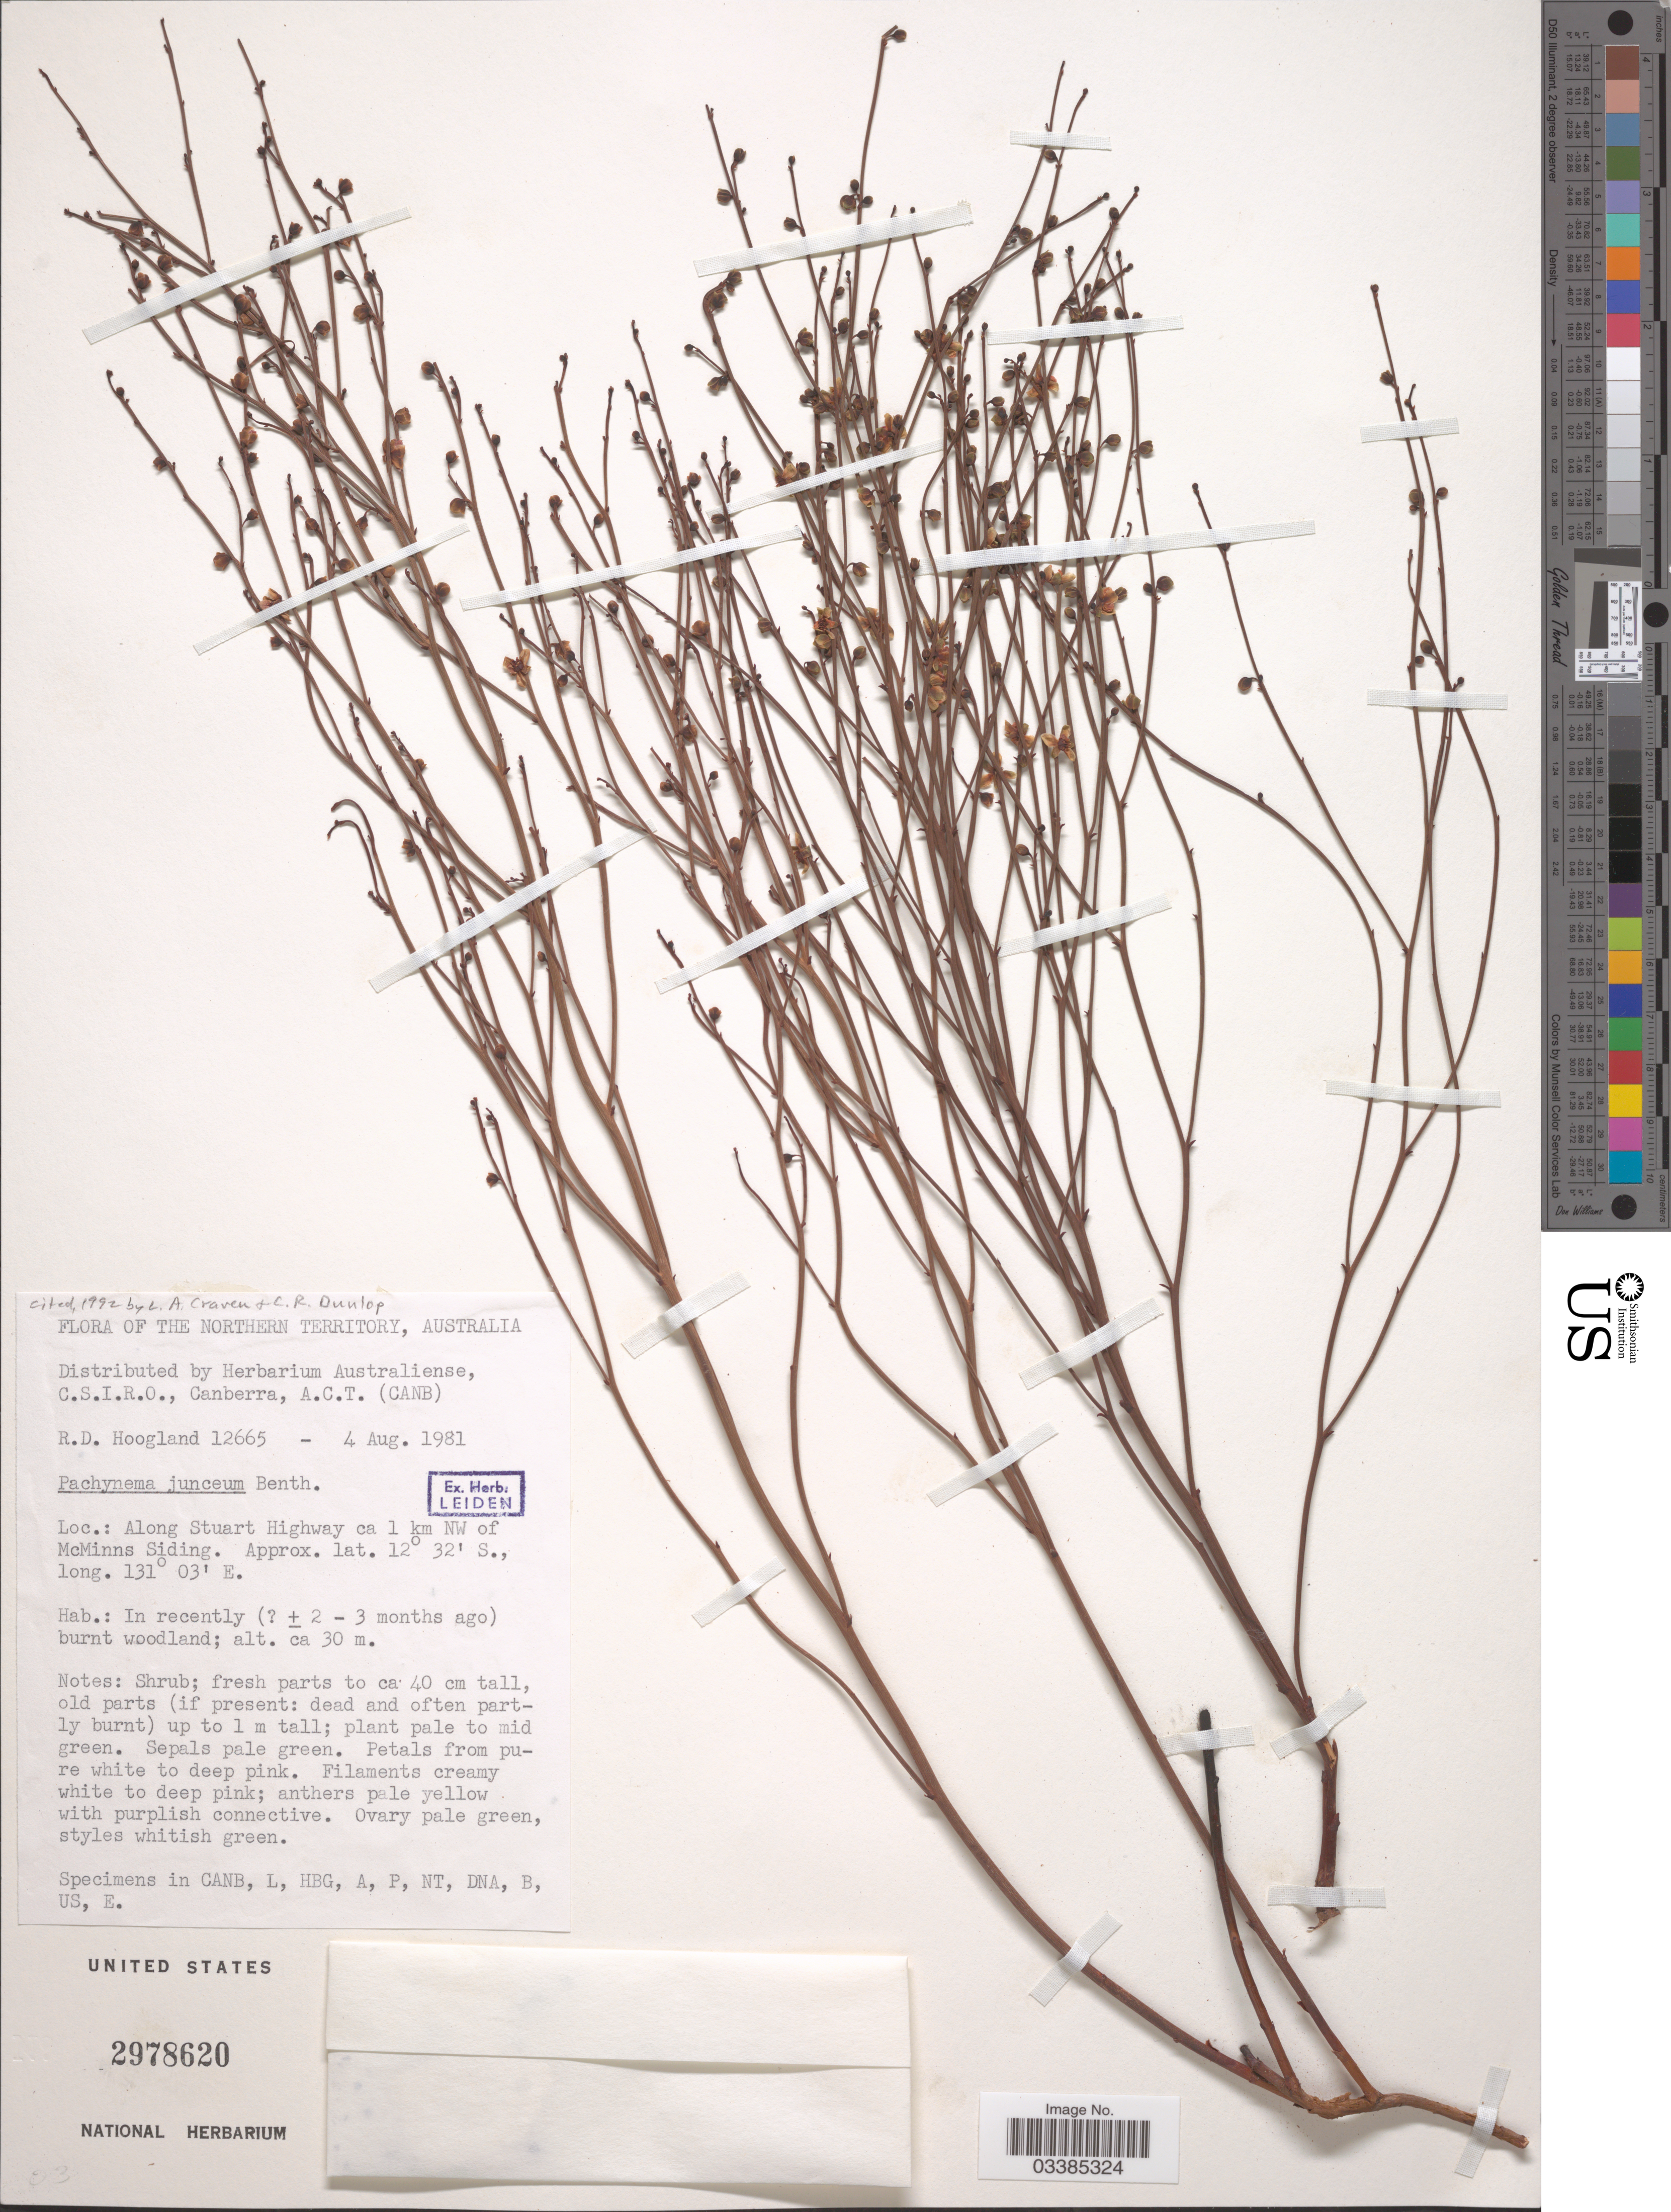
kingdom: Plantae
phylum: Tracheophyta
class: Magnoliopsida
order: Dilleniales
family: Dilleniaceae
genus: Hibbertia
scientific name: Hibbertia juncea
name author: (Benth.) J.W. Horn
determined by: Strong, Mark T., (BOT), Smithsonian Institution - National Museum of Natural History (UNITED STATES)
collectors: R. D. Hoogland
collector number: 12665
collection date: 1981-08-04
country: Australia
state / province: Northern Territory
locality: Along Stuart Highway ca 1 km NW of McMinns Siding.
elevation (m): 30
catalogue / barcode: US 2978620